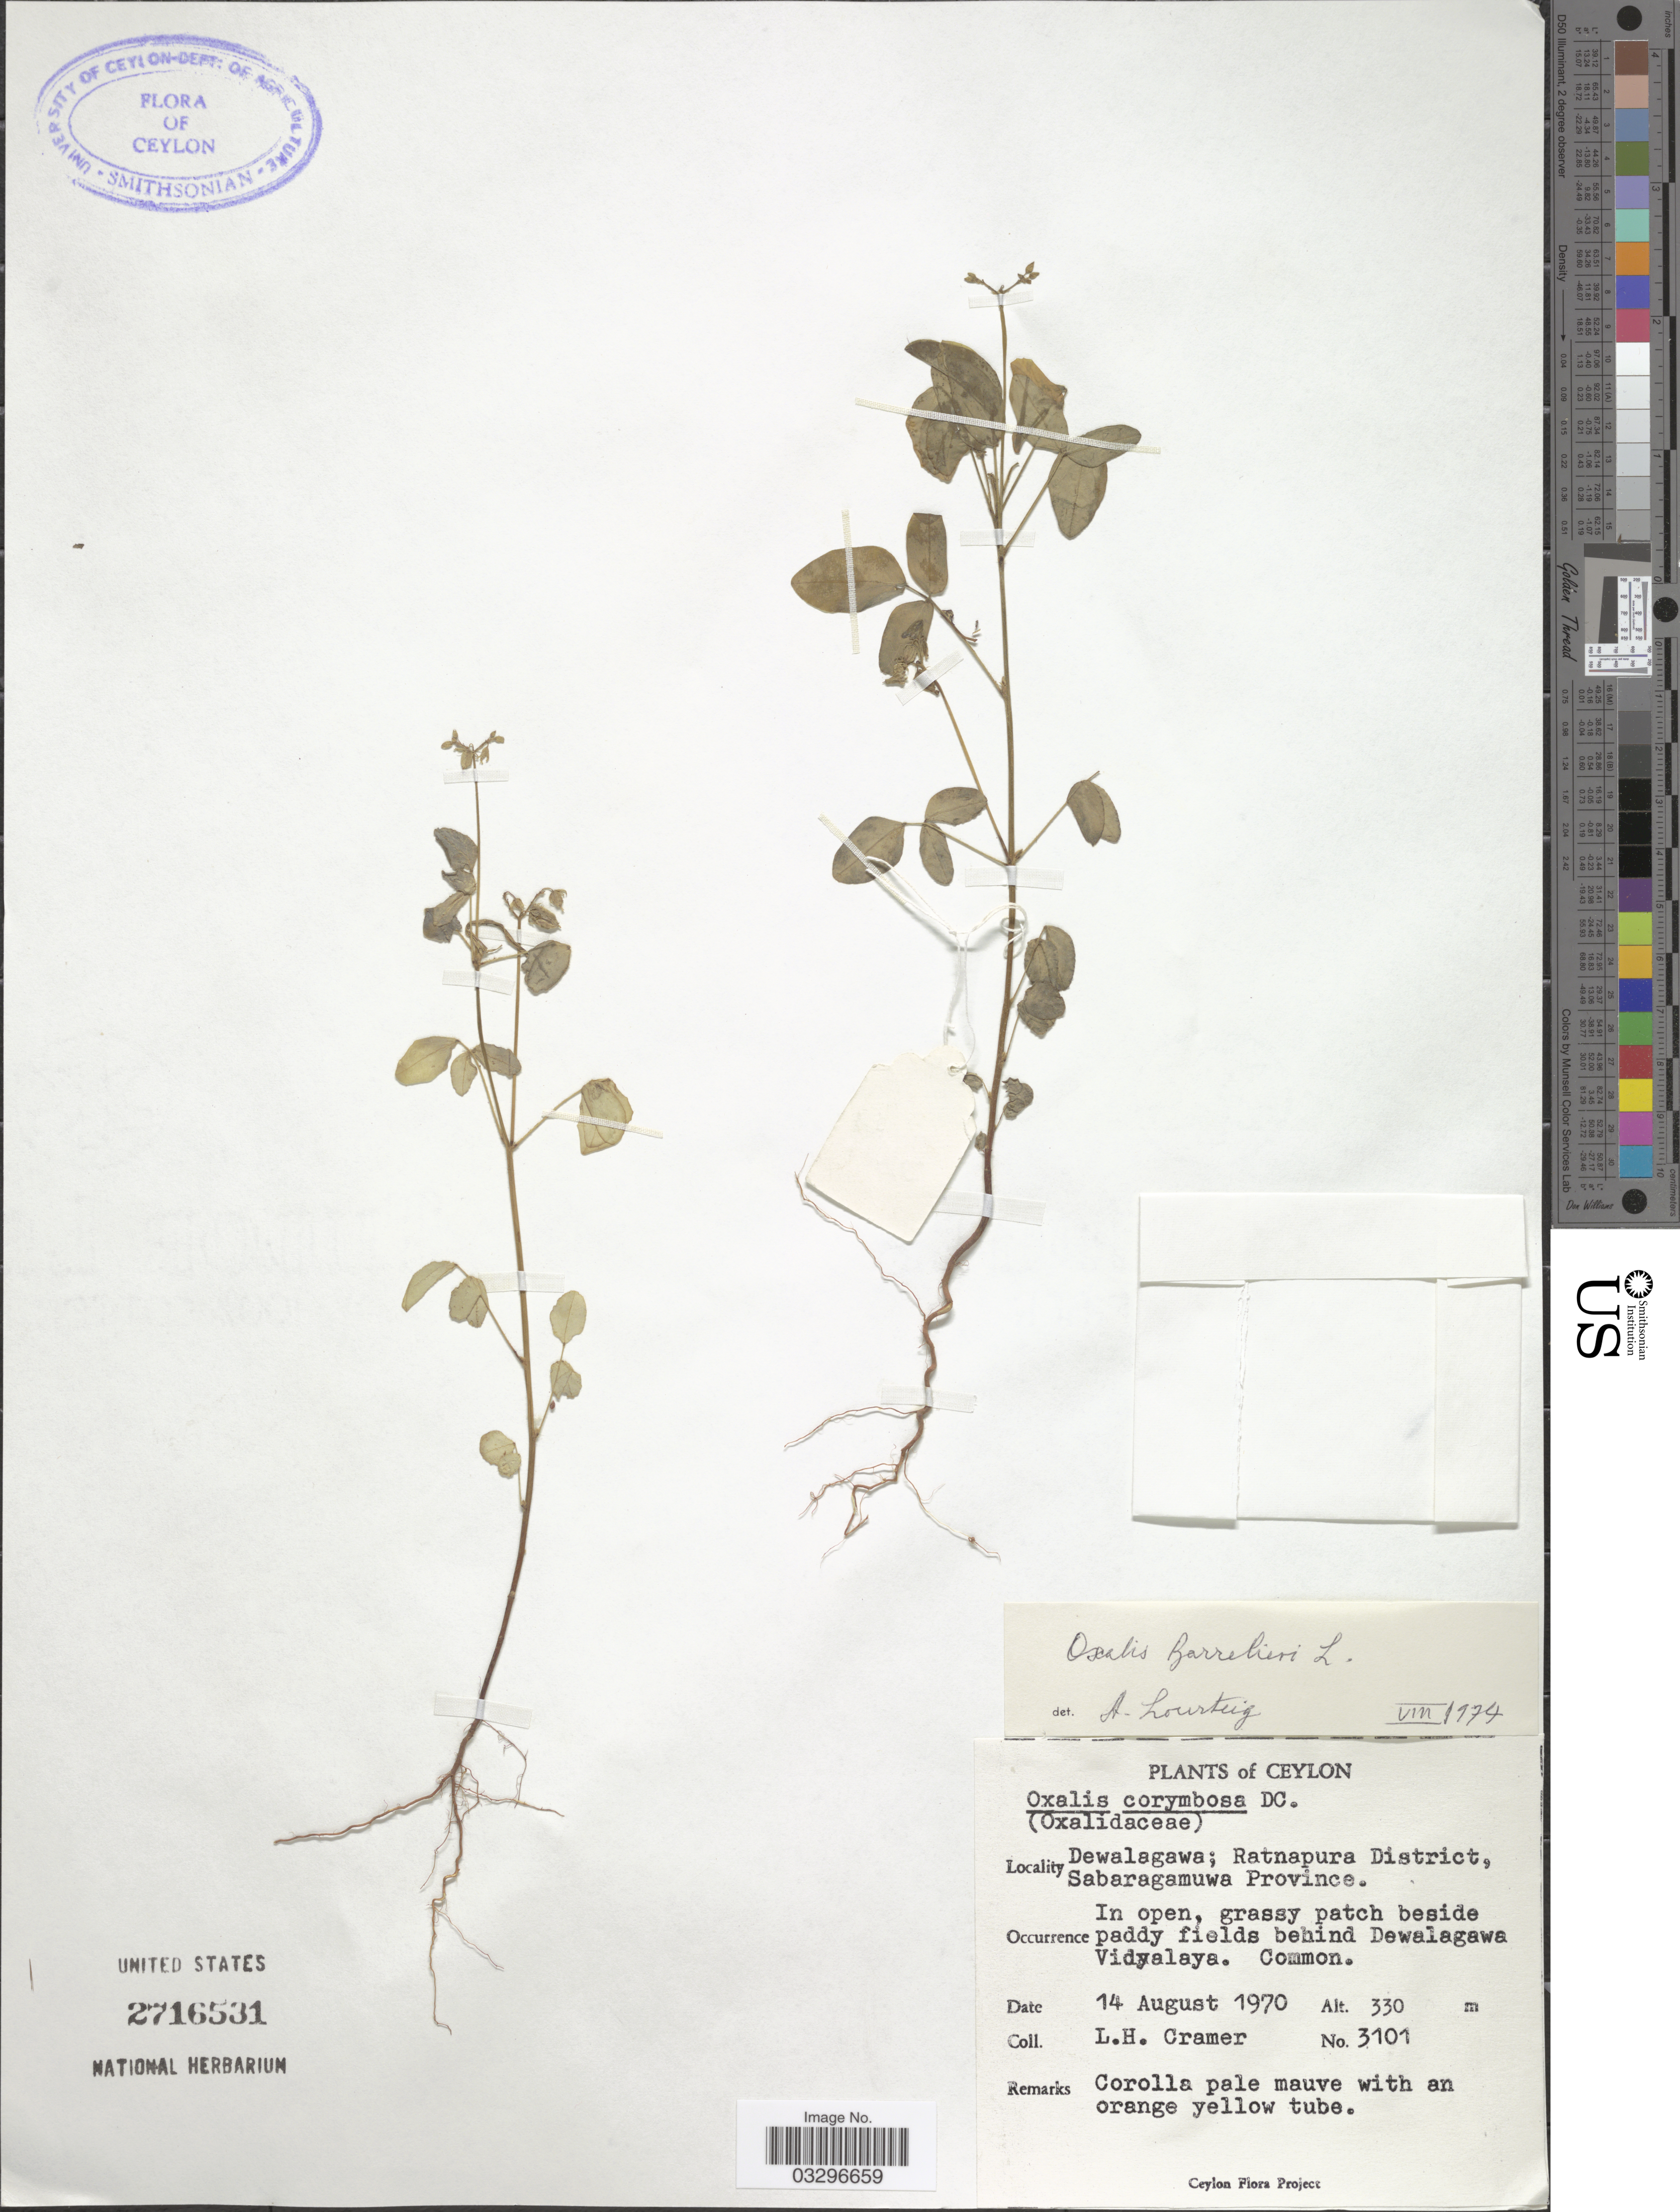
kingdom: Plantae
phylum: Tracheophyta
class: Magnoliopsida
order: Oxalidales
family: Oxalidaceae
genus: Oxalis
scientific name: Oxalis barrelieri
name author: L.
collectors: L. H. Cramer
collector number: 3101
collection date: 1970-08-14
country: Sri Lanka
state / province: Sabaragamuwa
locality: Ceylon, Dewalagawa; Ratnapura District, In open, grassy patch beside paddy fields behind Dewalagawa Vidyalaya [interpreted].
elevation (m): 330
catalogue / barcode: US 2716531